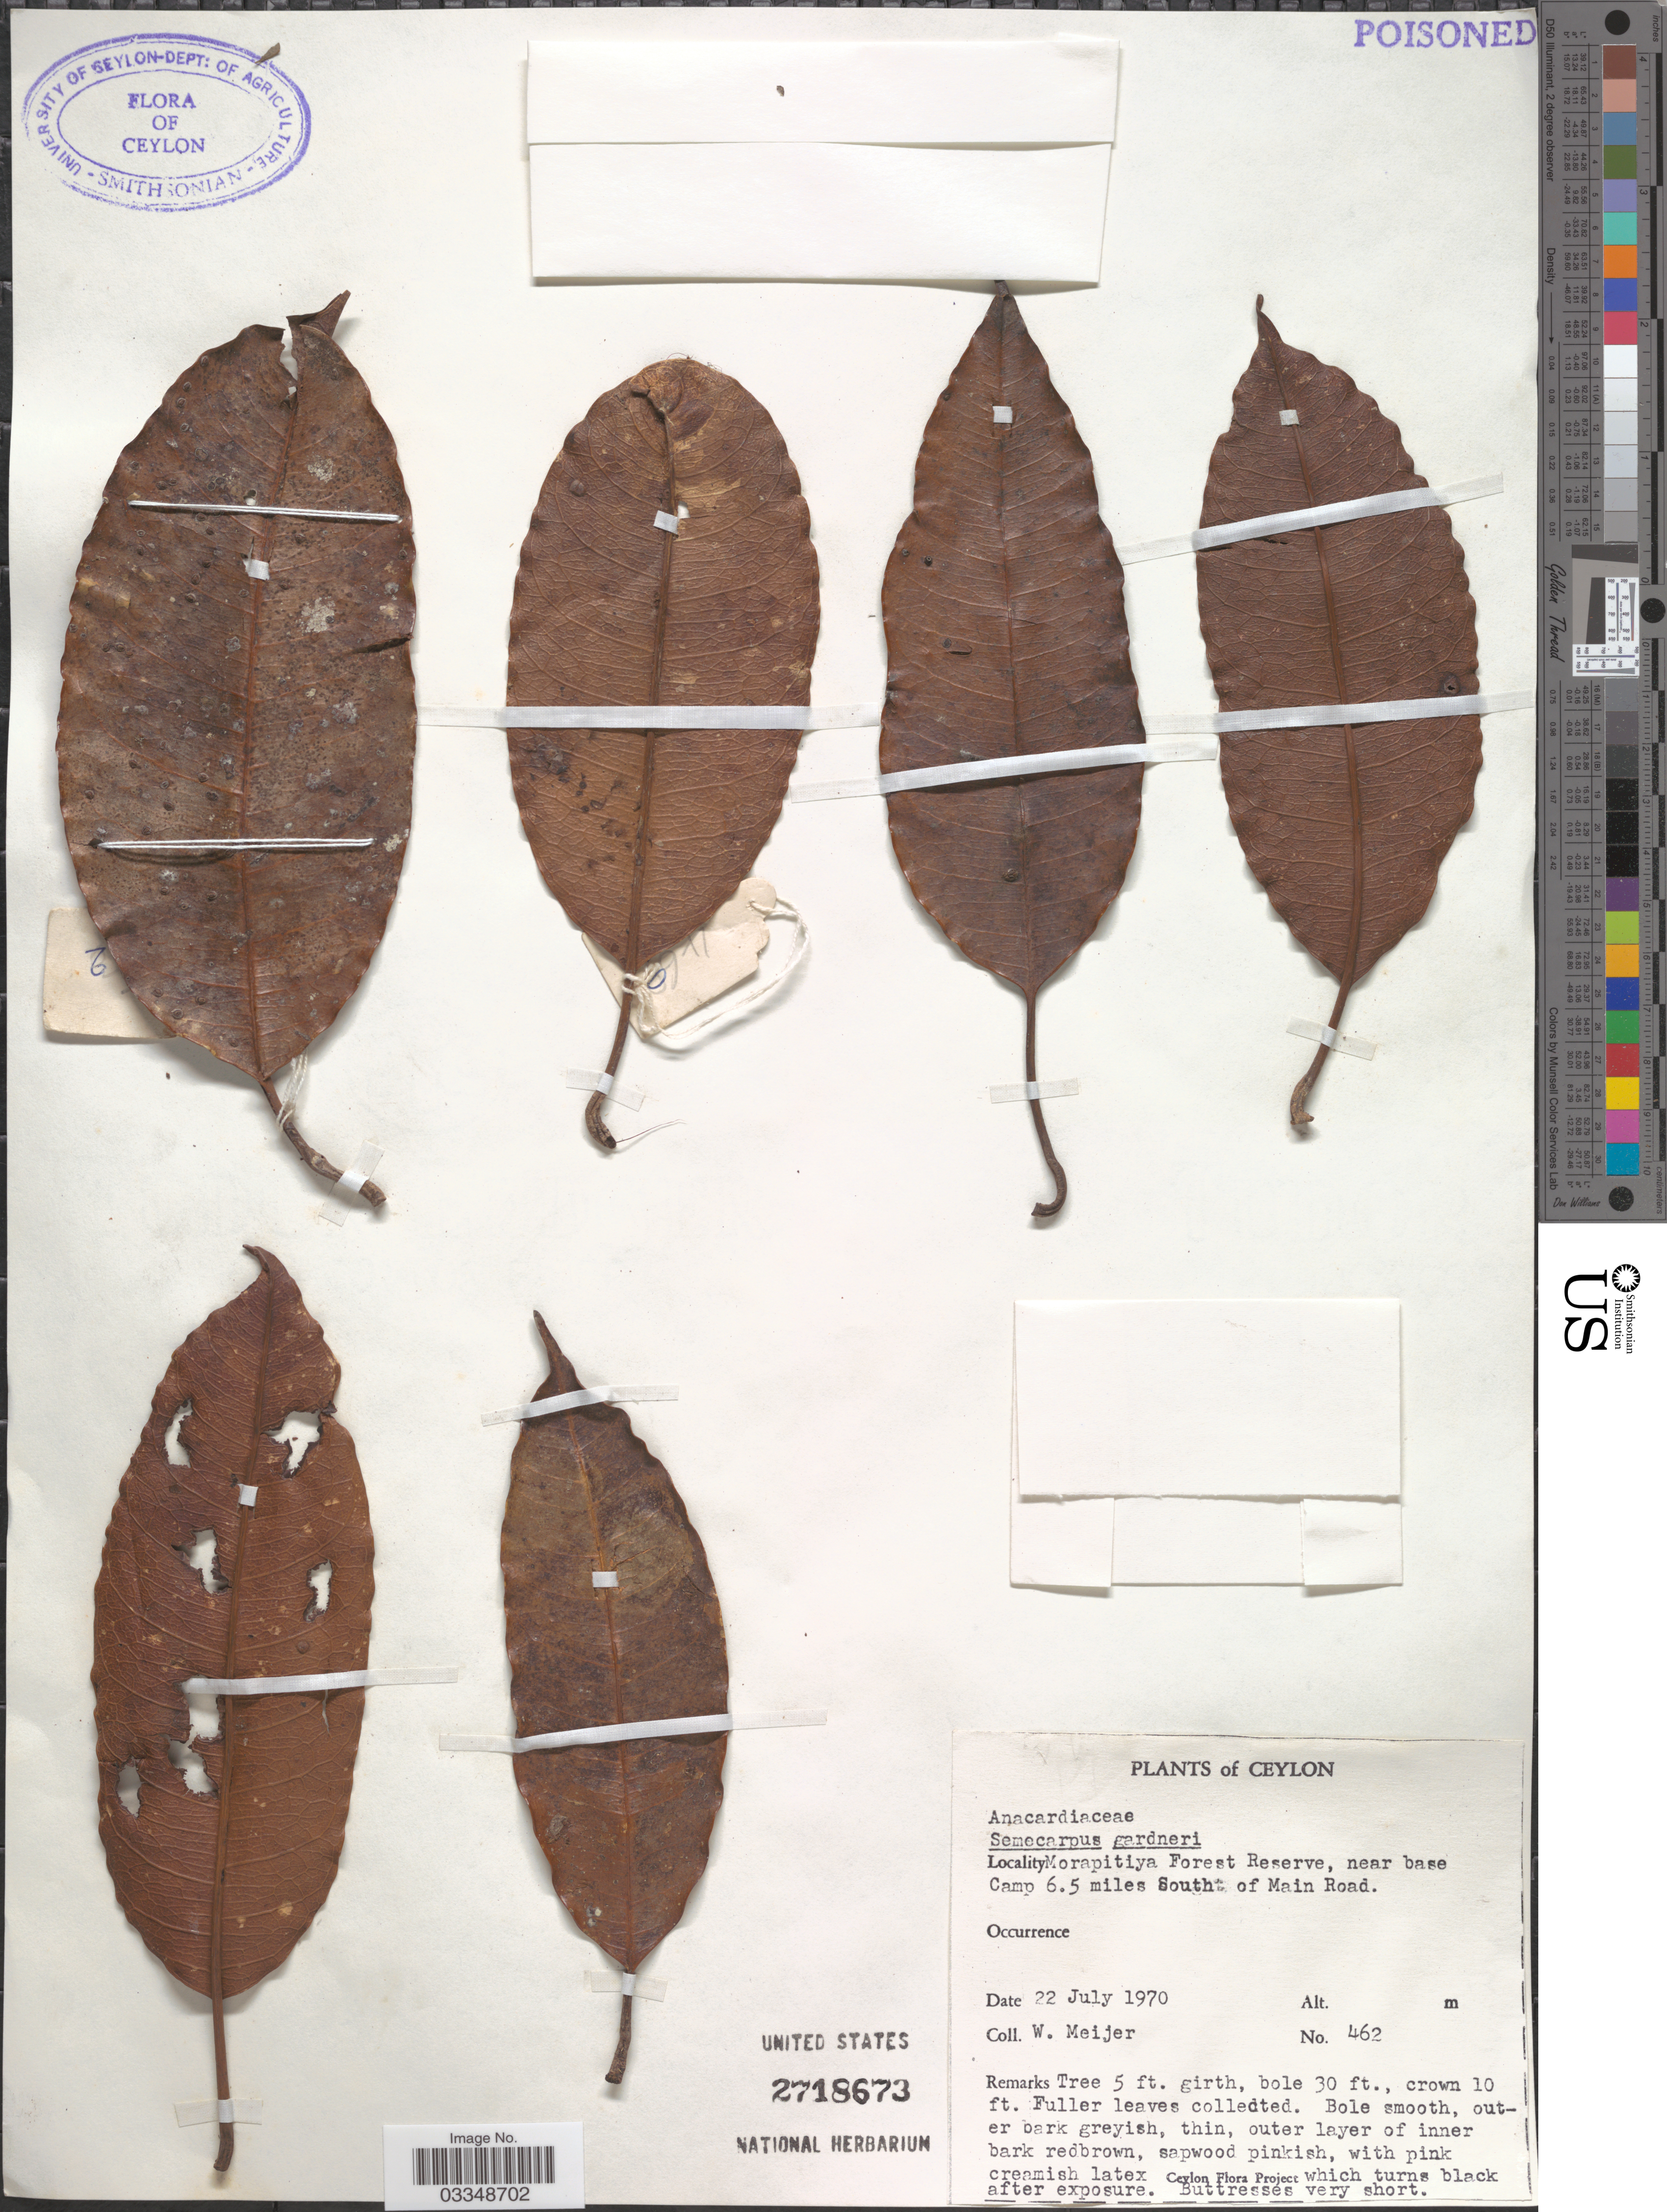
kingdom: Plantae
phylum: Tracheophyta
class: Magnoliopsida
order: Sapindales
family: Anacardiaceae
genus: Semecarpus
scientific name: Semecarpus gardneri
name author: Thwaites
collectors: W. Meijer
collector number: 462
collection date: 1970-07-22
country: Sri Lanka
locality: Ceylon. Morapitiya Forest Reserve, near base Camp 6.5 miles South of main road.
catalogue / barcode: US 2718673